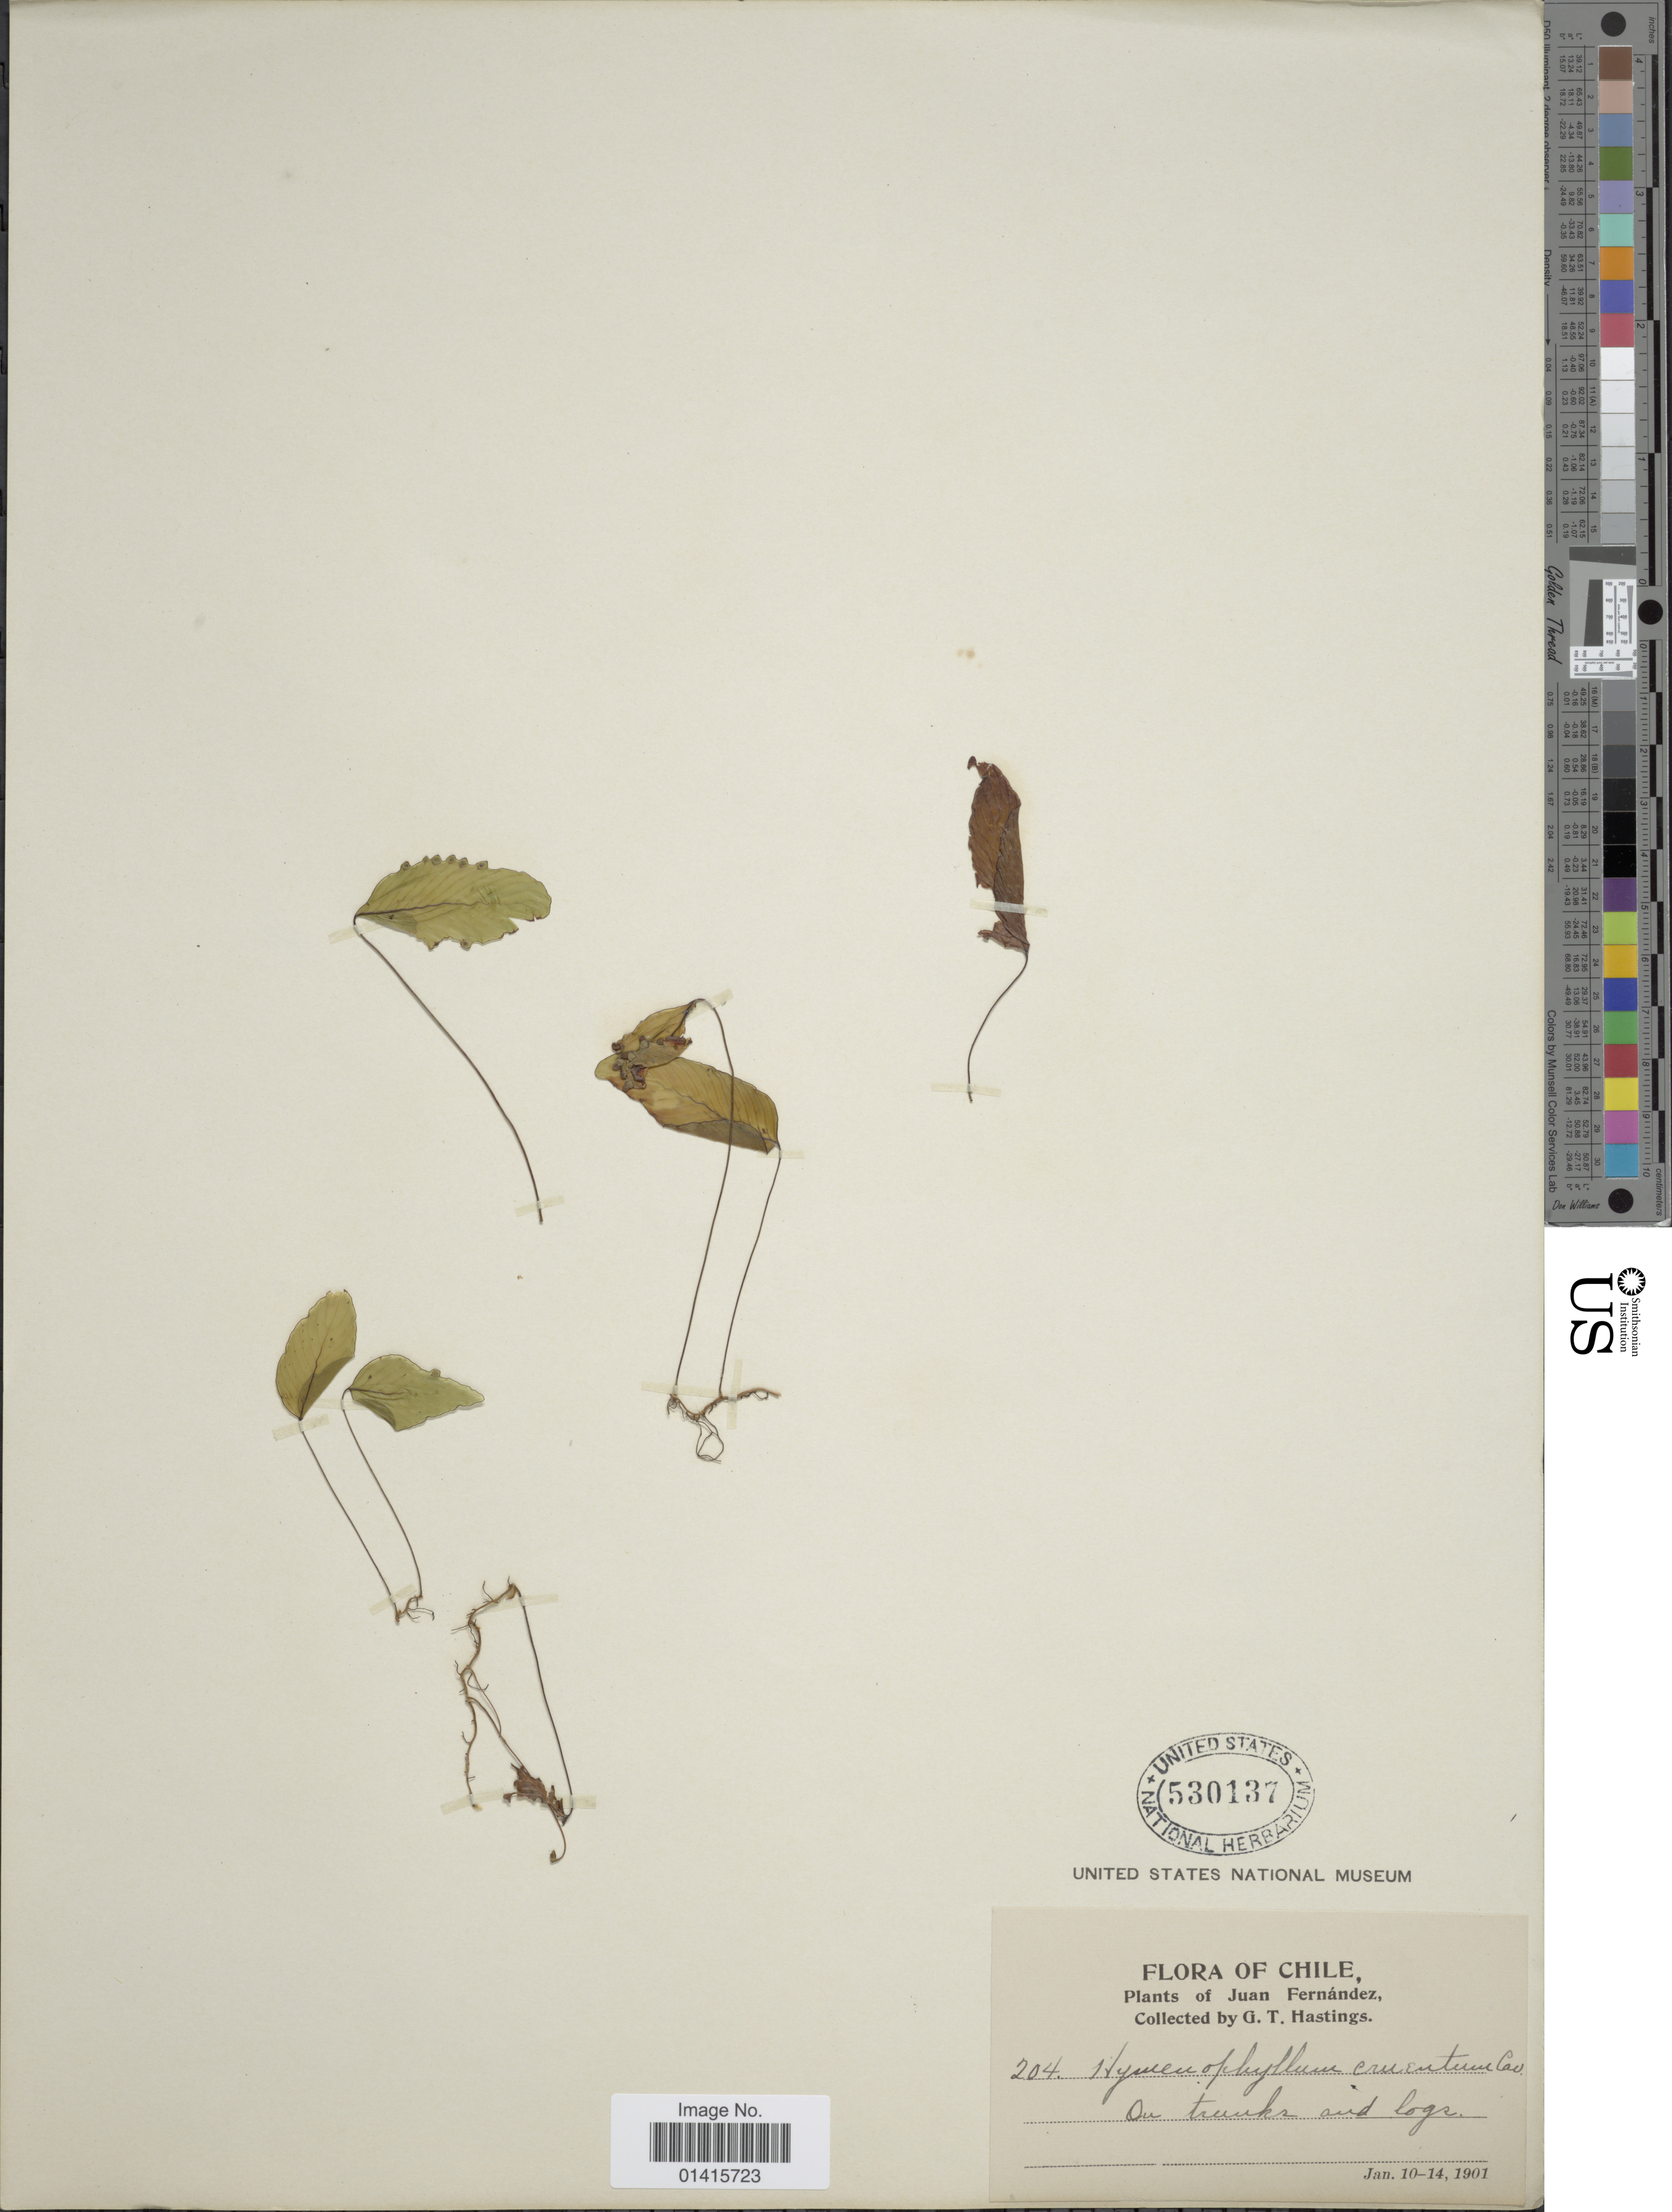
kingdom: Plantae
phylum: Tracheophyta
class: Polypodiopsida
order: Hymenophyllales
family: Hymenophyllaceae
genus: Hymenophyllum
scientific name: Hymenophyllum cruentum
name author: Cav.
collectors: G. Hastings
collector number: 204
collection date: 1901-01-10/1901-01-14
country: Chile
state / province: Valparaíso (V)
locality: Juan Fernandez, on trunks and logs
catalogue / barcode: US 530137